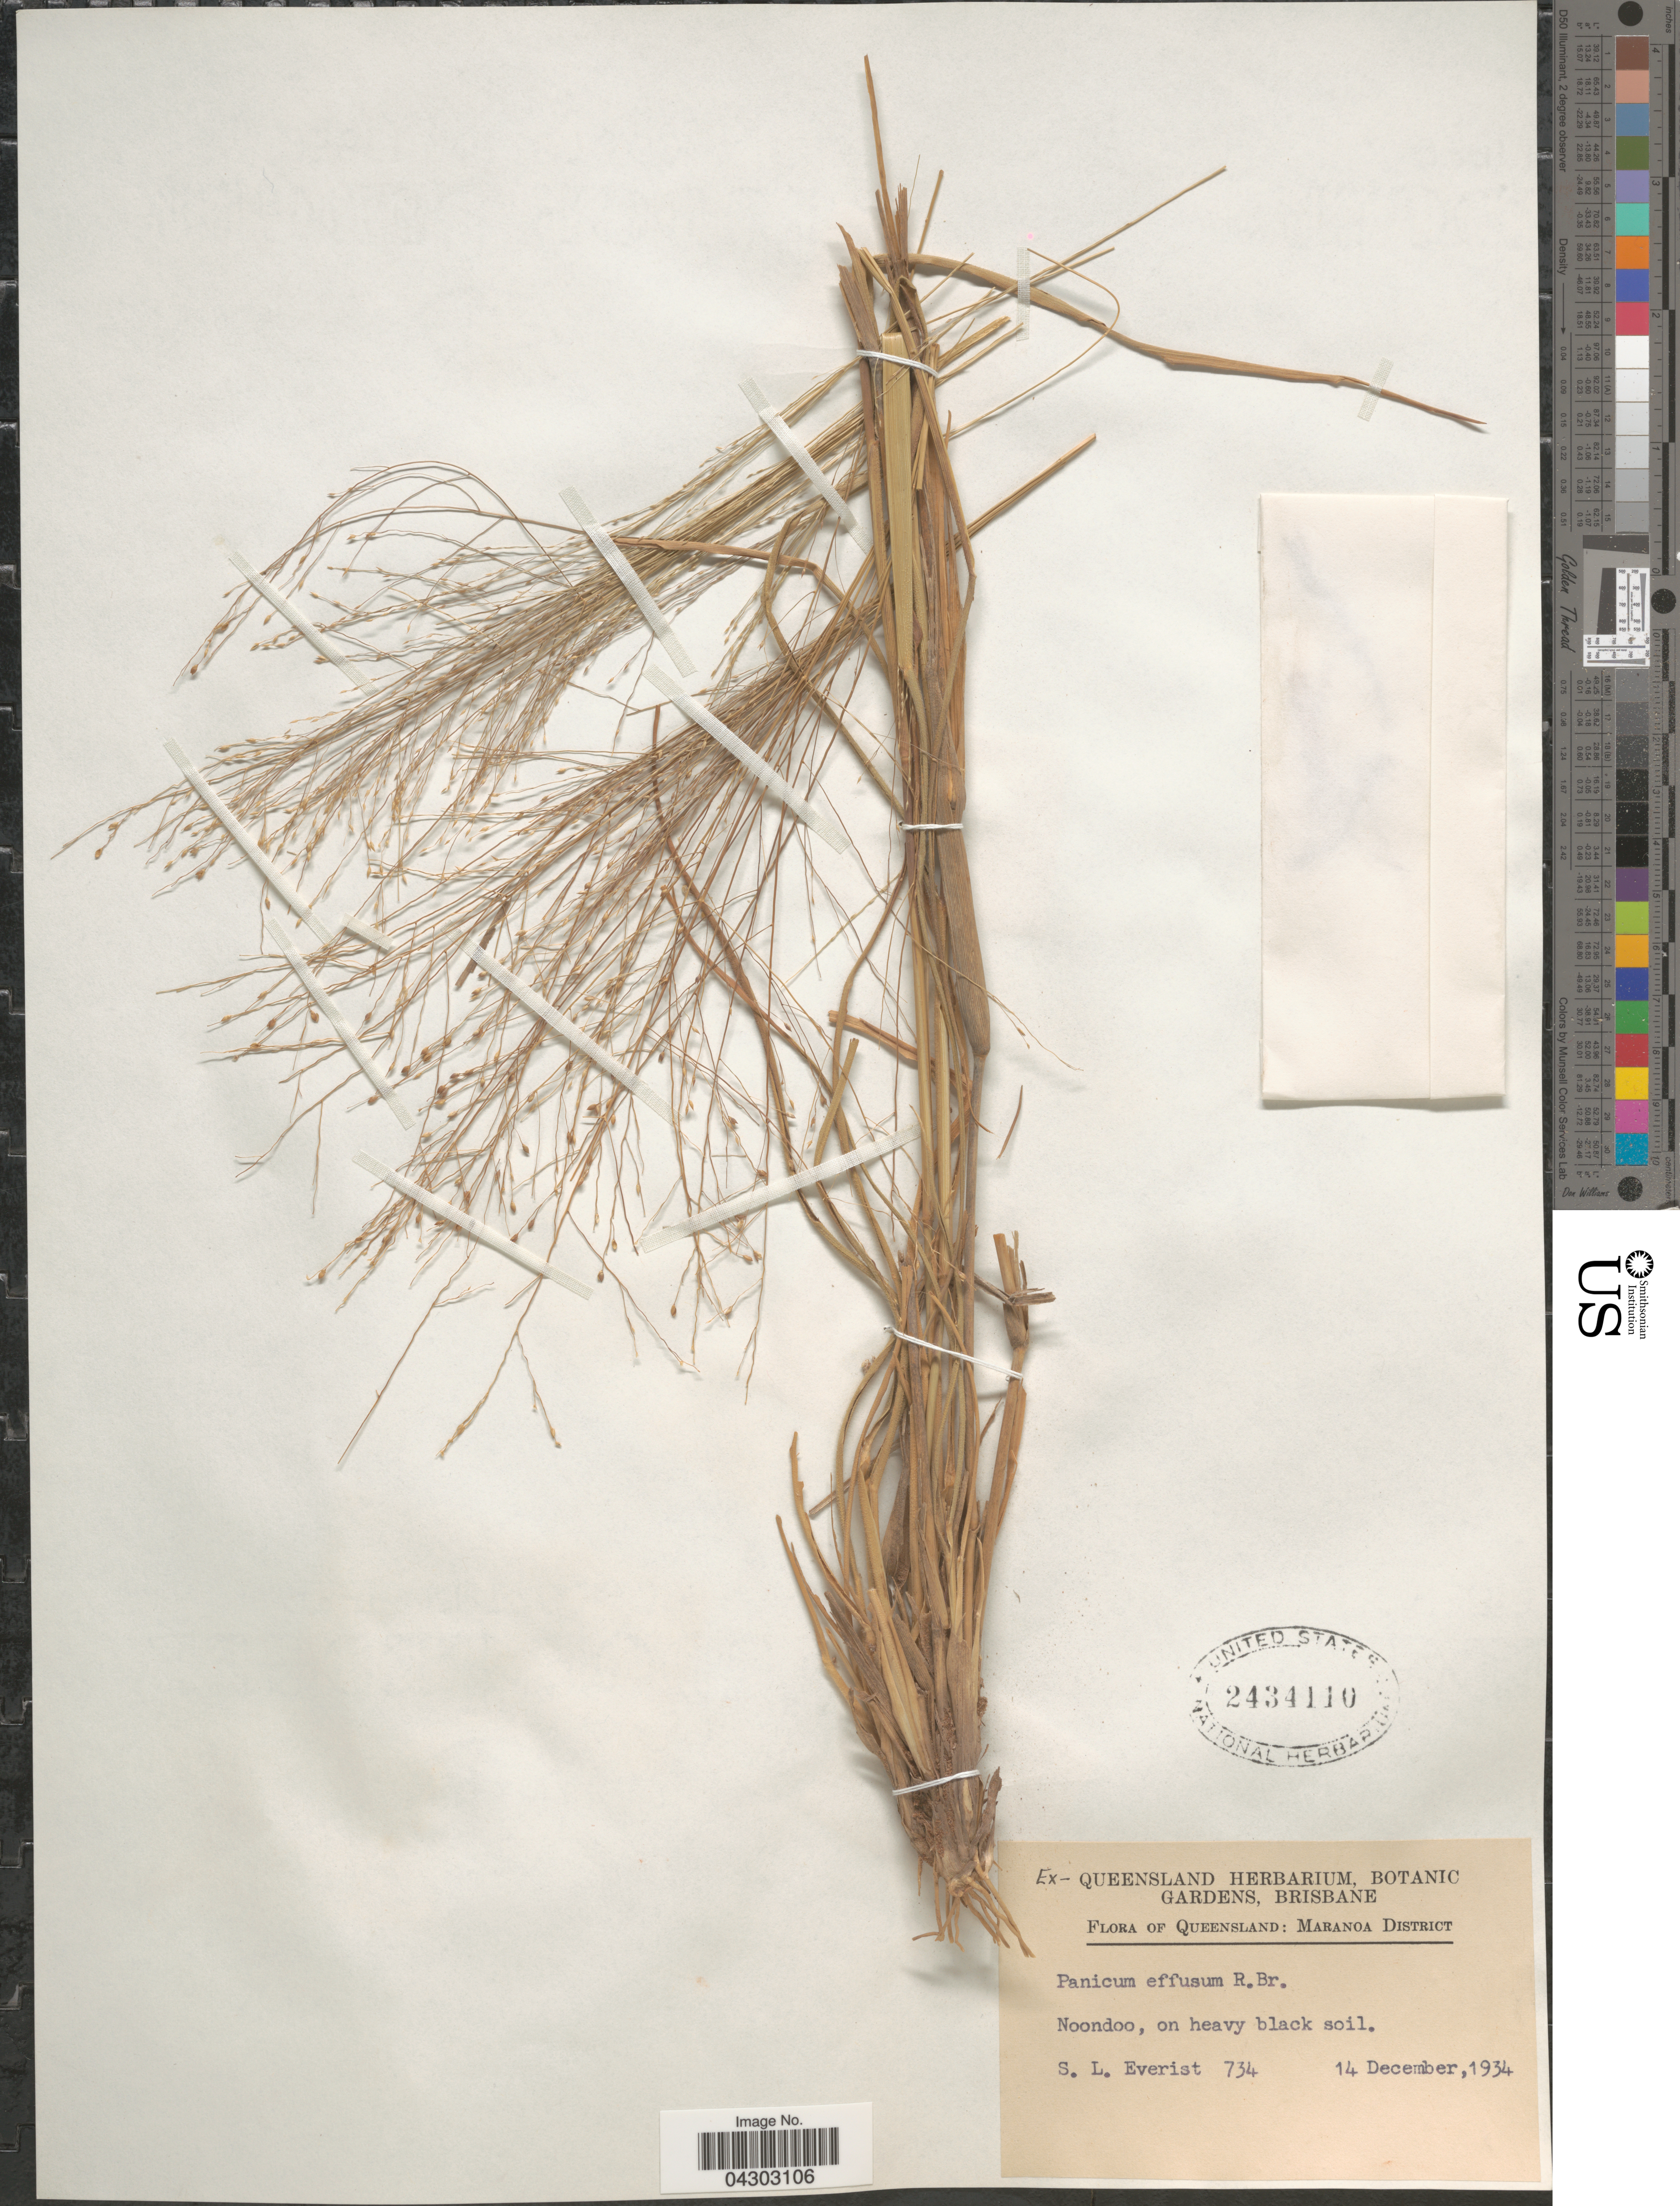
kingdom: Plantae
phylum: Tracheophyta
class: Liliopsida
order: Poales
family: Poaceae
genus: Panicum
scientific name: Panicum effusum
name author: R. Br.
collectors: S. Everist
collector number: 734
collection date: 1934-12-14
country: Australia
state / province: Queensland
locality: Maranoa District. Noondoo, on heavy black soil.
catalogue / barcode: US 2434110